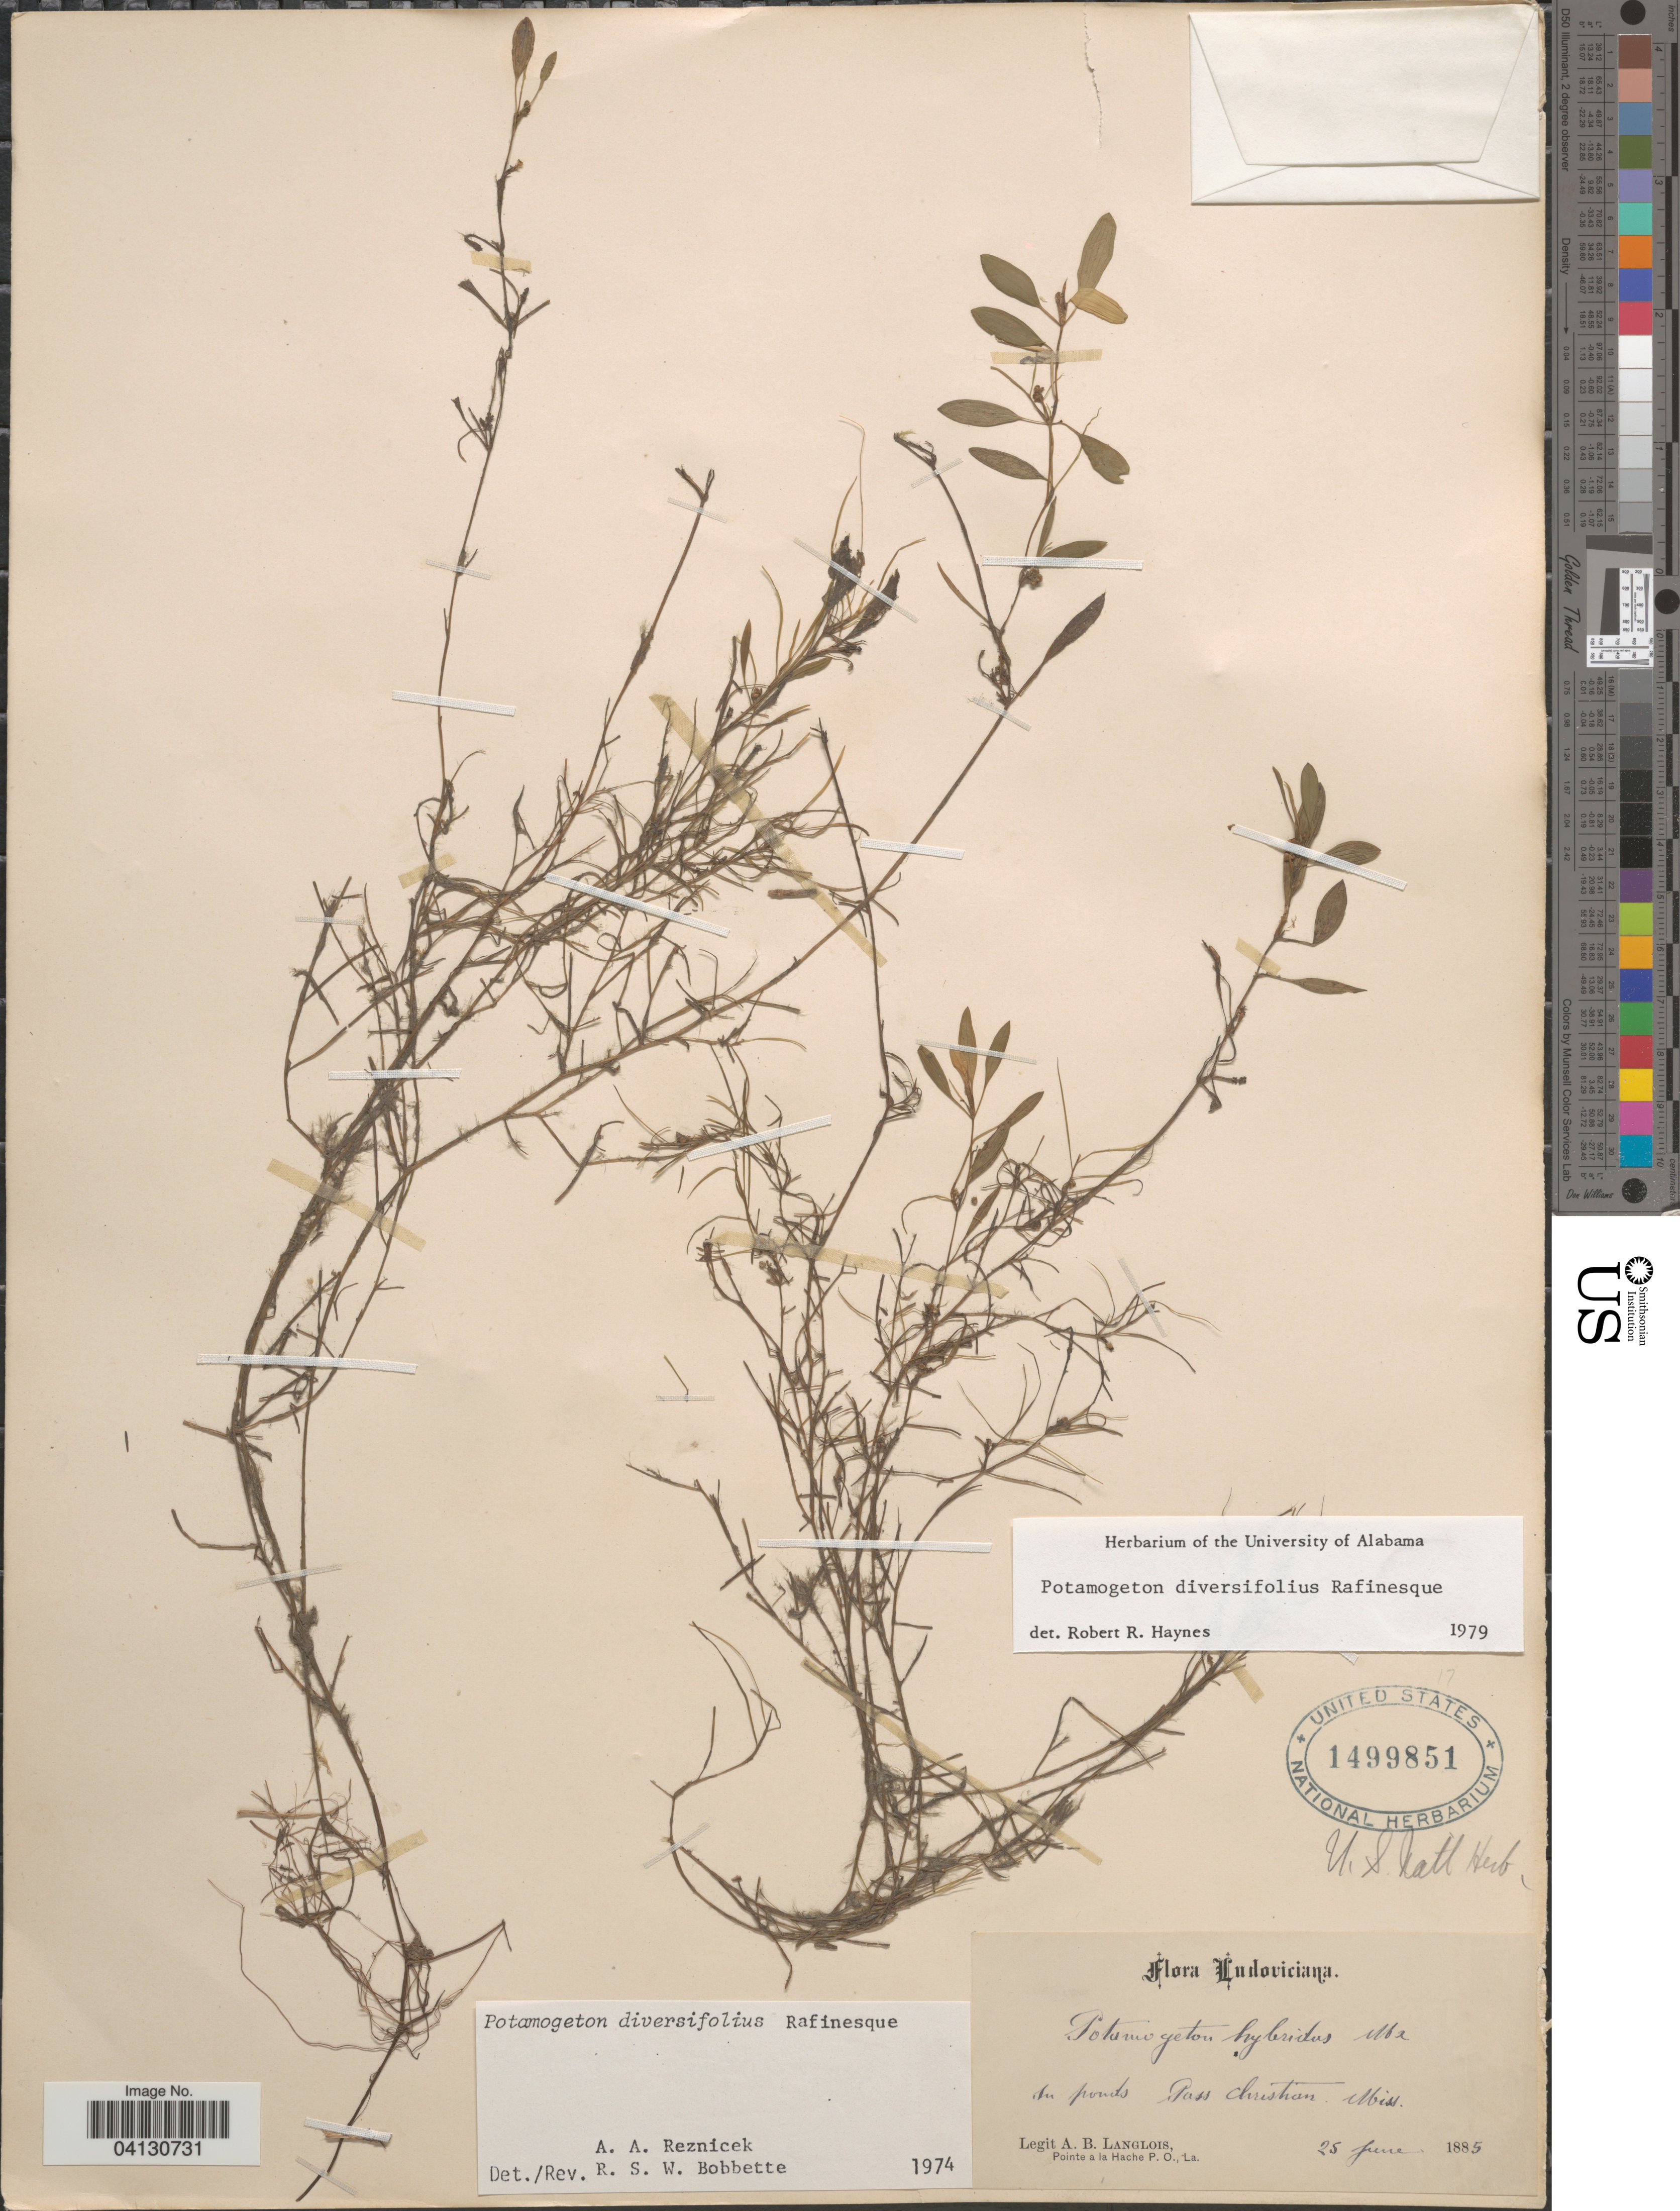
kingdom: Plantae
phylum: Tracheophyta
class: Liliopsida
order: Alismatales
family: Potamogetonaceae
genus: Potamogeton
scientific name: Potamogeton diversifolius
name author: Raf.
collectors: A. Langlois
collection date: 1885-06-25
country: United States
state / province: Mississippi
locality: Pass Christian.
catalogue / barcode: US 1499851